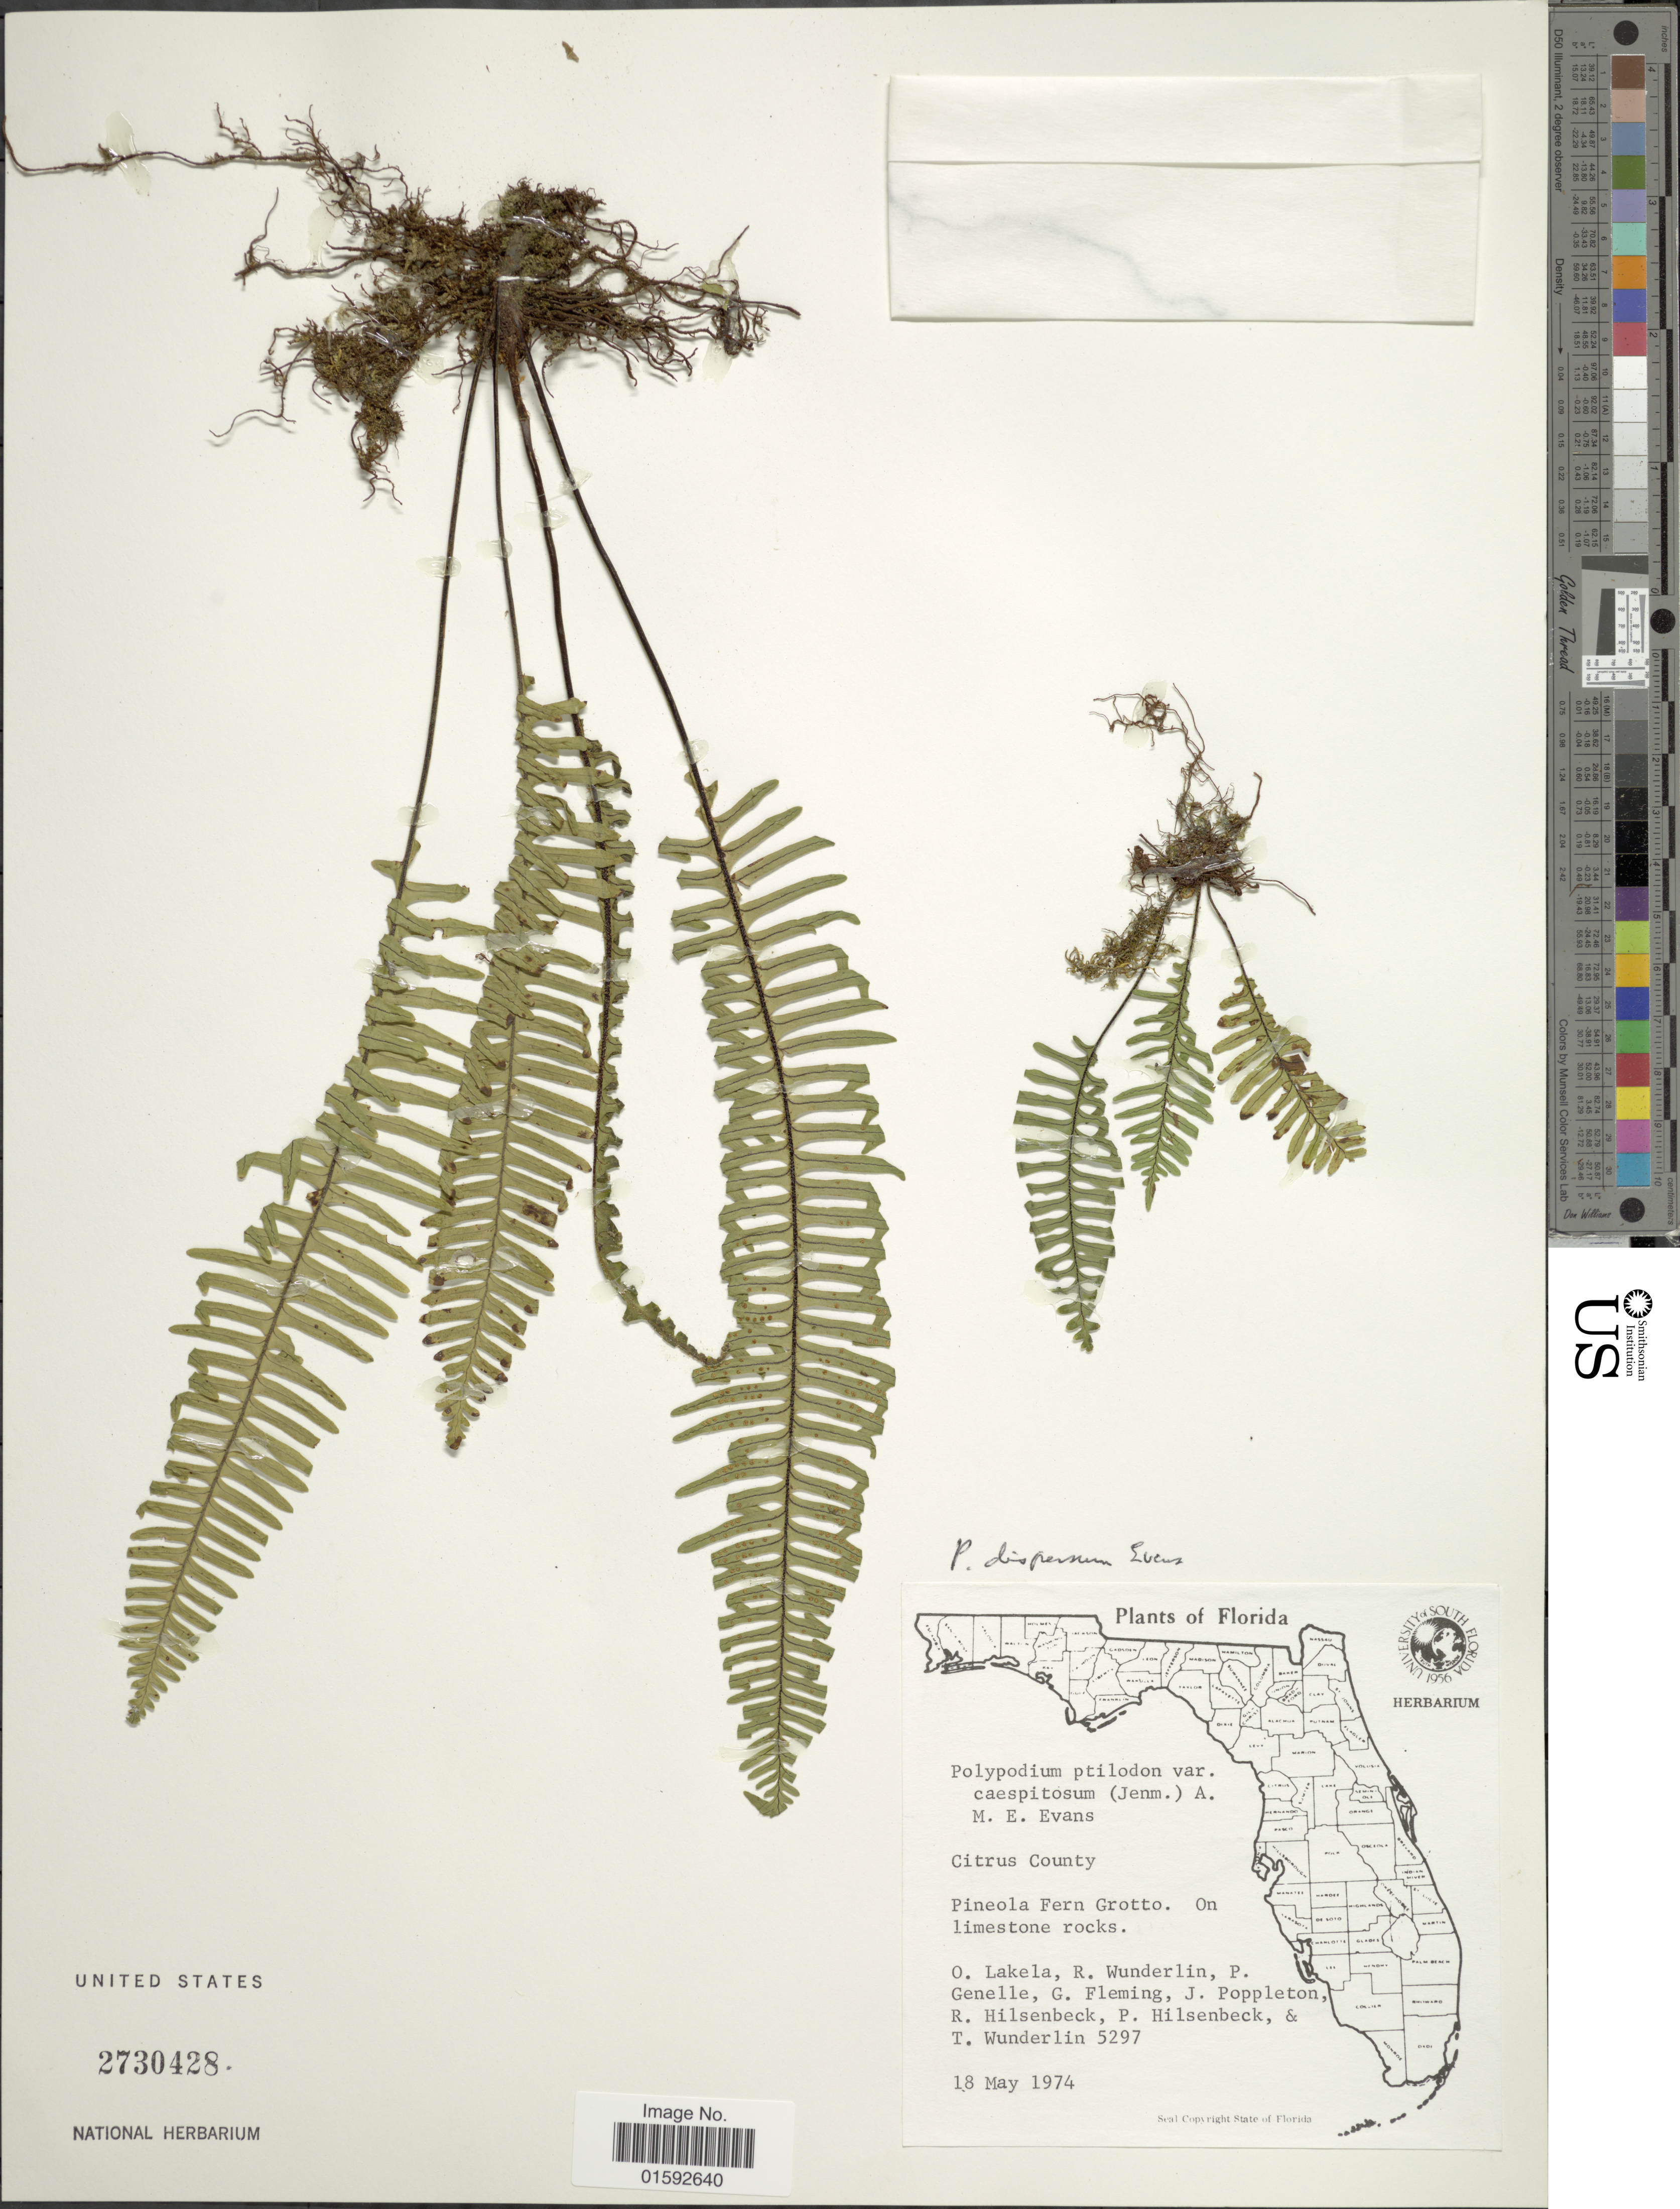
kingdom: Plantae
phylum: Tracheophyta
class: Polypodiopsida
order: Polypodiales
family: Polypodiaceae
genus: Pecluma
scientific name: Pecluma dispersa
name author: (A.M. Evans) M.G. Price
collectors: O. Lakela, R. P. Wunderlin, P. Genelle, G. Fleming & et al.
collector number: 5297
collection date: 1974-05-18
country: United States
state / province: Florida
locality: Citrus County, Pineola Fern Grotto. On limestone rocks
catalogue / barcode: US 2730428